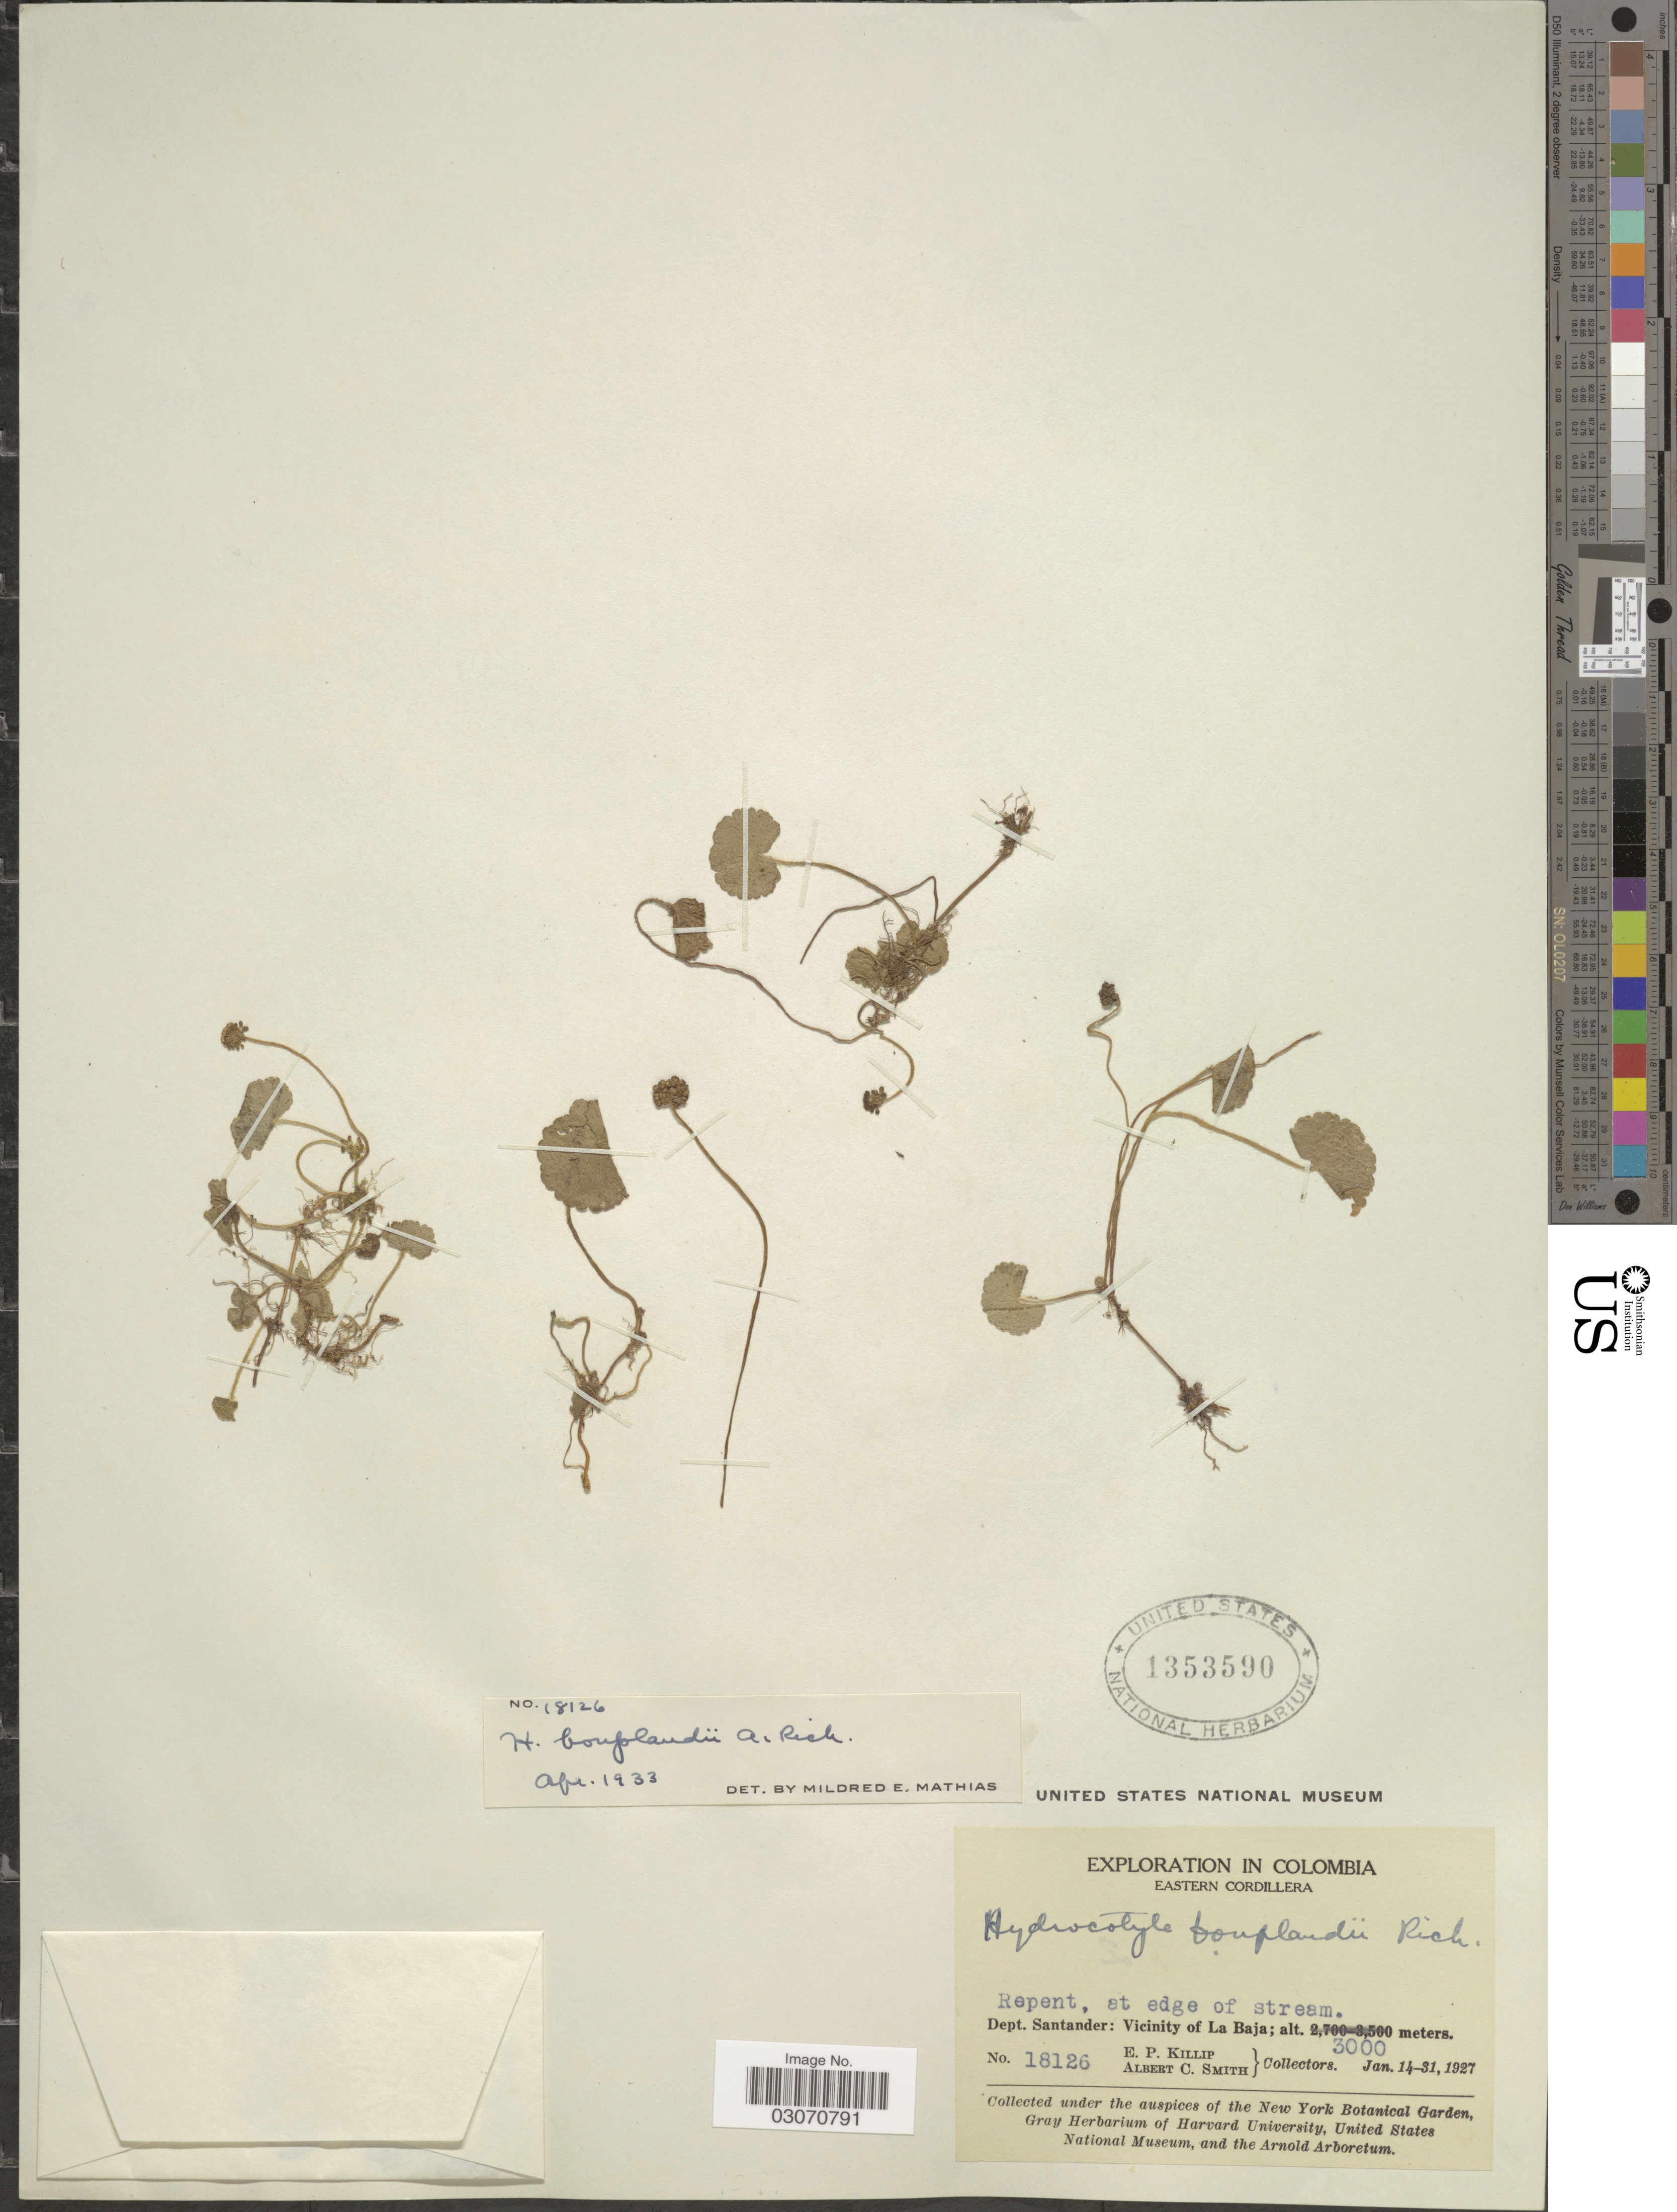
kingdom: Plantae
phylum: Tracheophyta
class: Magnoliopsida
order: Apiales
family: Araliaceae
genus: Hydrocotyle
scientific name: Hydrocotyle bonplandii var. bonplandii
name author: A. Rich.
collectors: E. P. Killip & A. C. Smith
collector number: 18126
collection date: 1924-01-14/1927-01-31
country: Colombia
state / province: Santander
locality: Eastern Cordillera. Dept. Santander: Vicinity of La Baja. Repent, at edge of stream.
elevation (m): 3000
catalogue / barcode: US 1353590